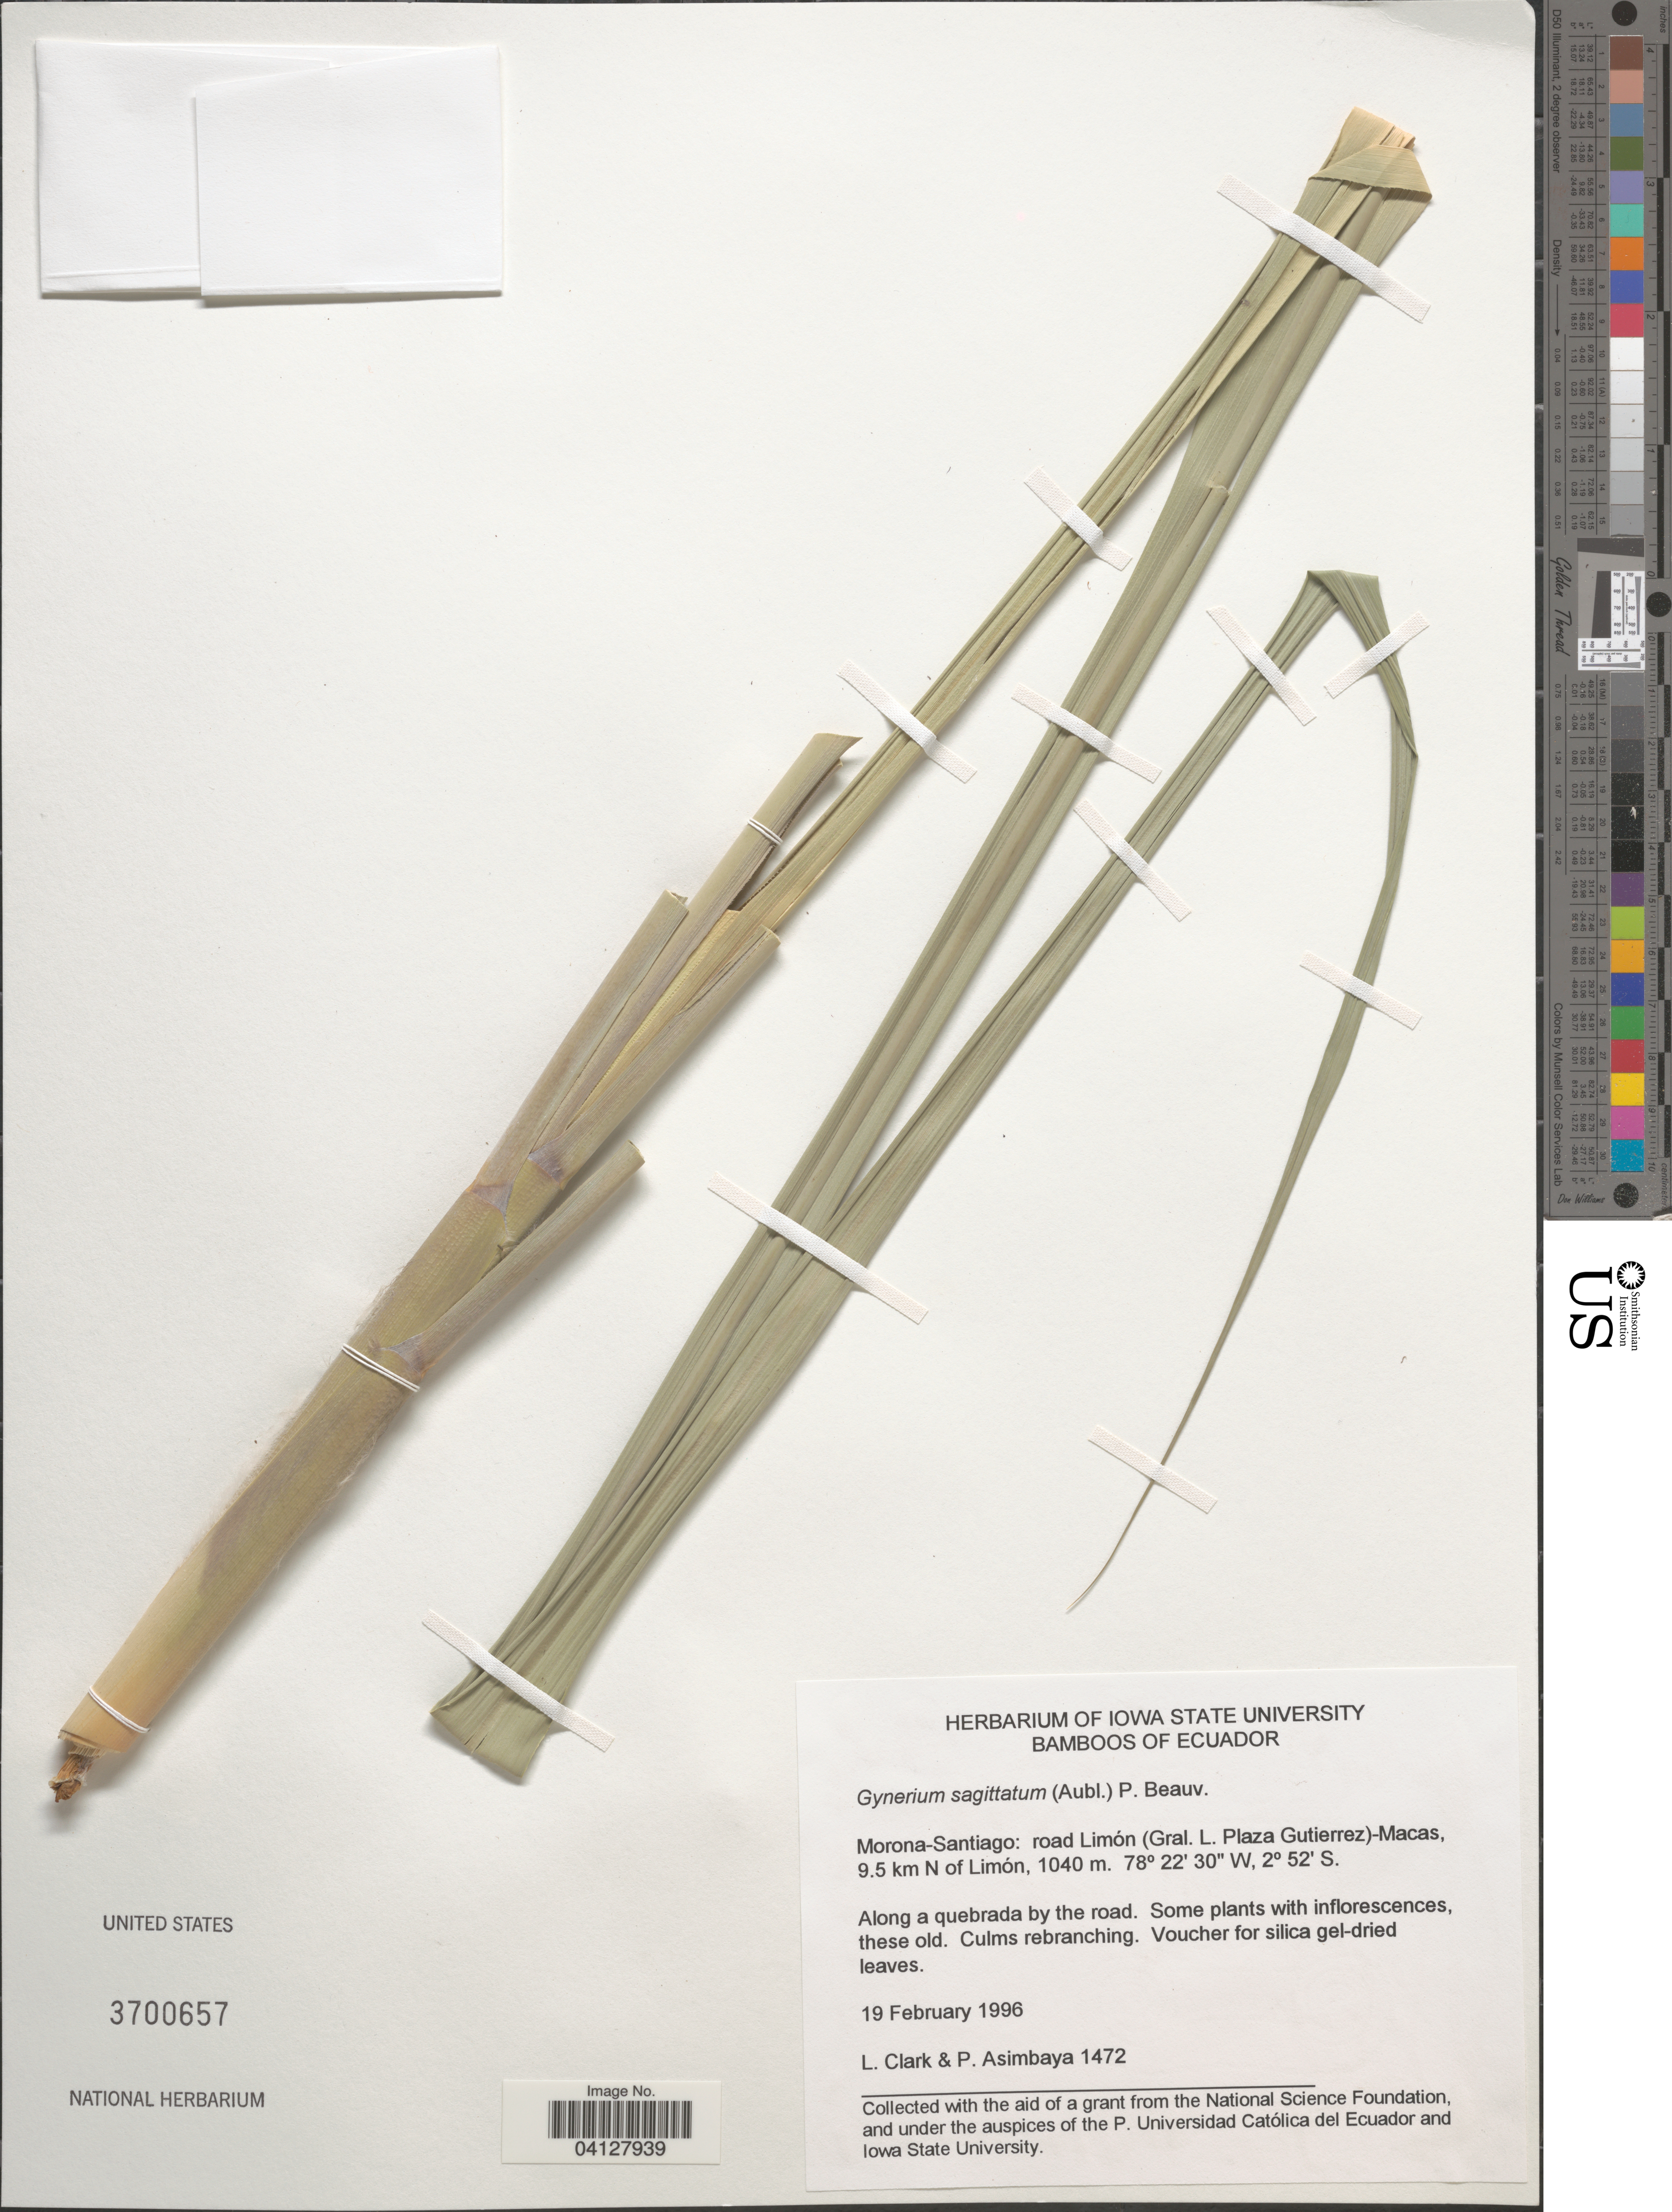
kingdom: Plantae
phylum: Tracheophyta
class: Liliopsida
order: Poales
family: Poaceae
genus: Gynerium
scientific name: Gynerium sagittatum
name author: (Aubl.) P. Beauv.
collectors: L. Clark & P. Asimbaya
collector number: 1472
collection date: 1996-02-19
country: Ecuador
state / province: Morona-Santiago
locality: Road Limón (Gral. L. Plaza Gutierrez)-Macas, 9.5 km N of Limón.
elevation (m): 1040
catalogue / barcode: US 3700657